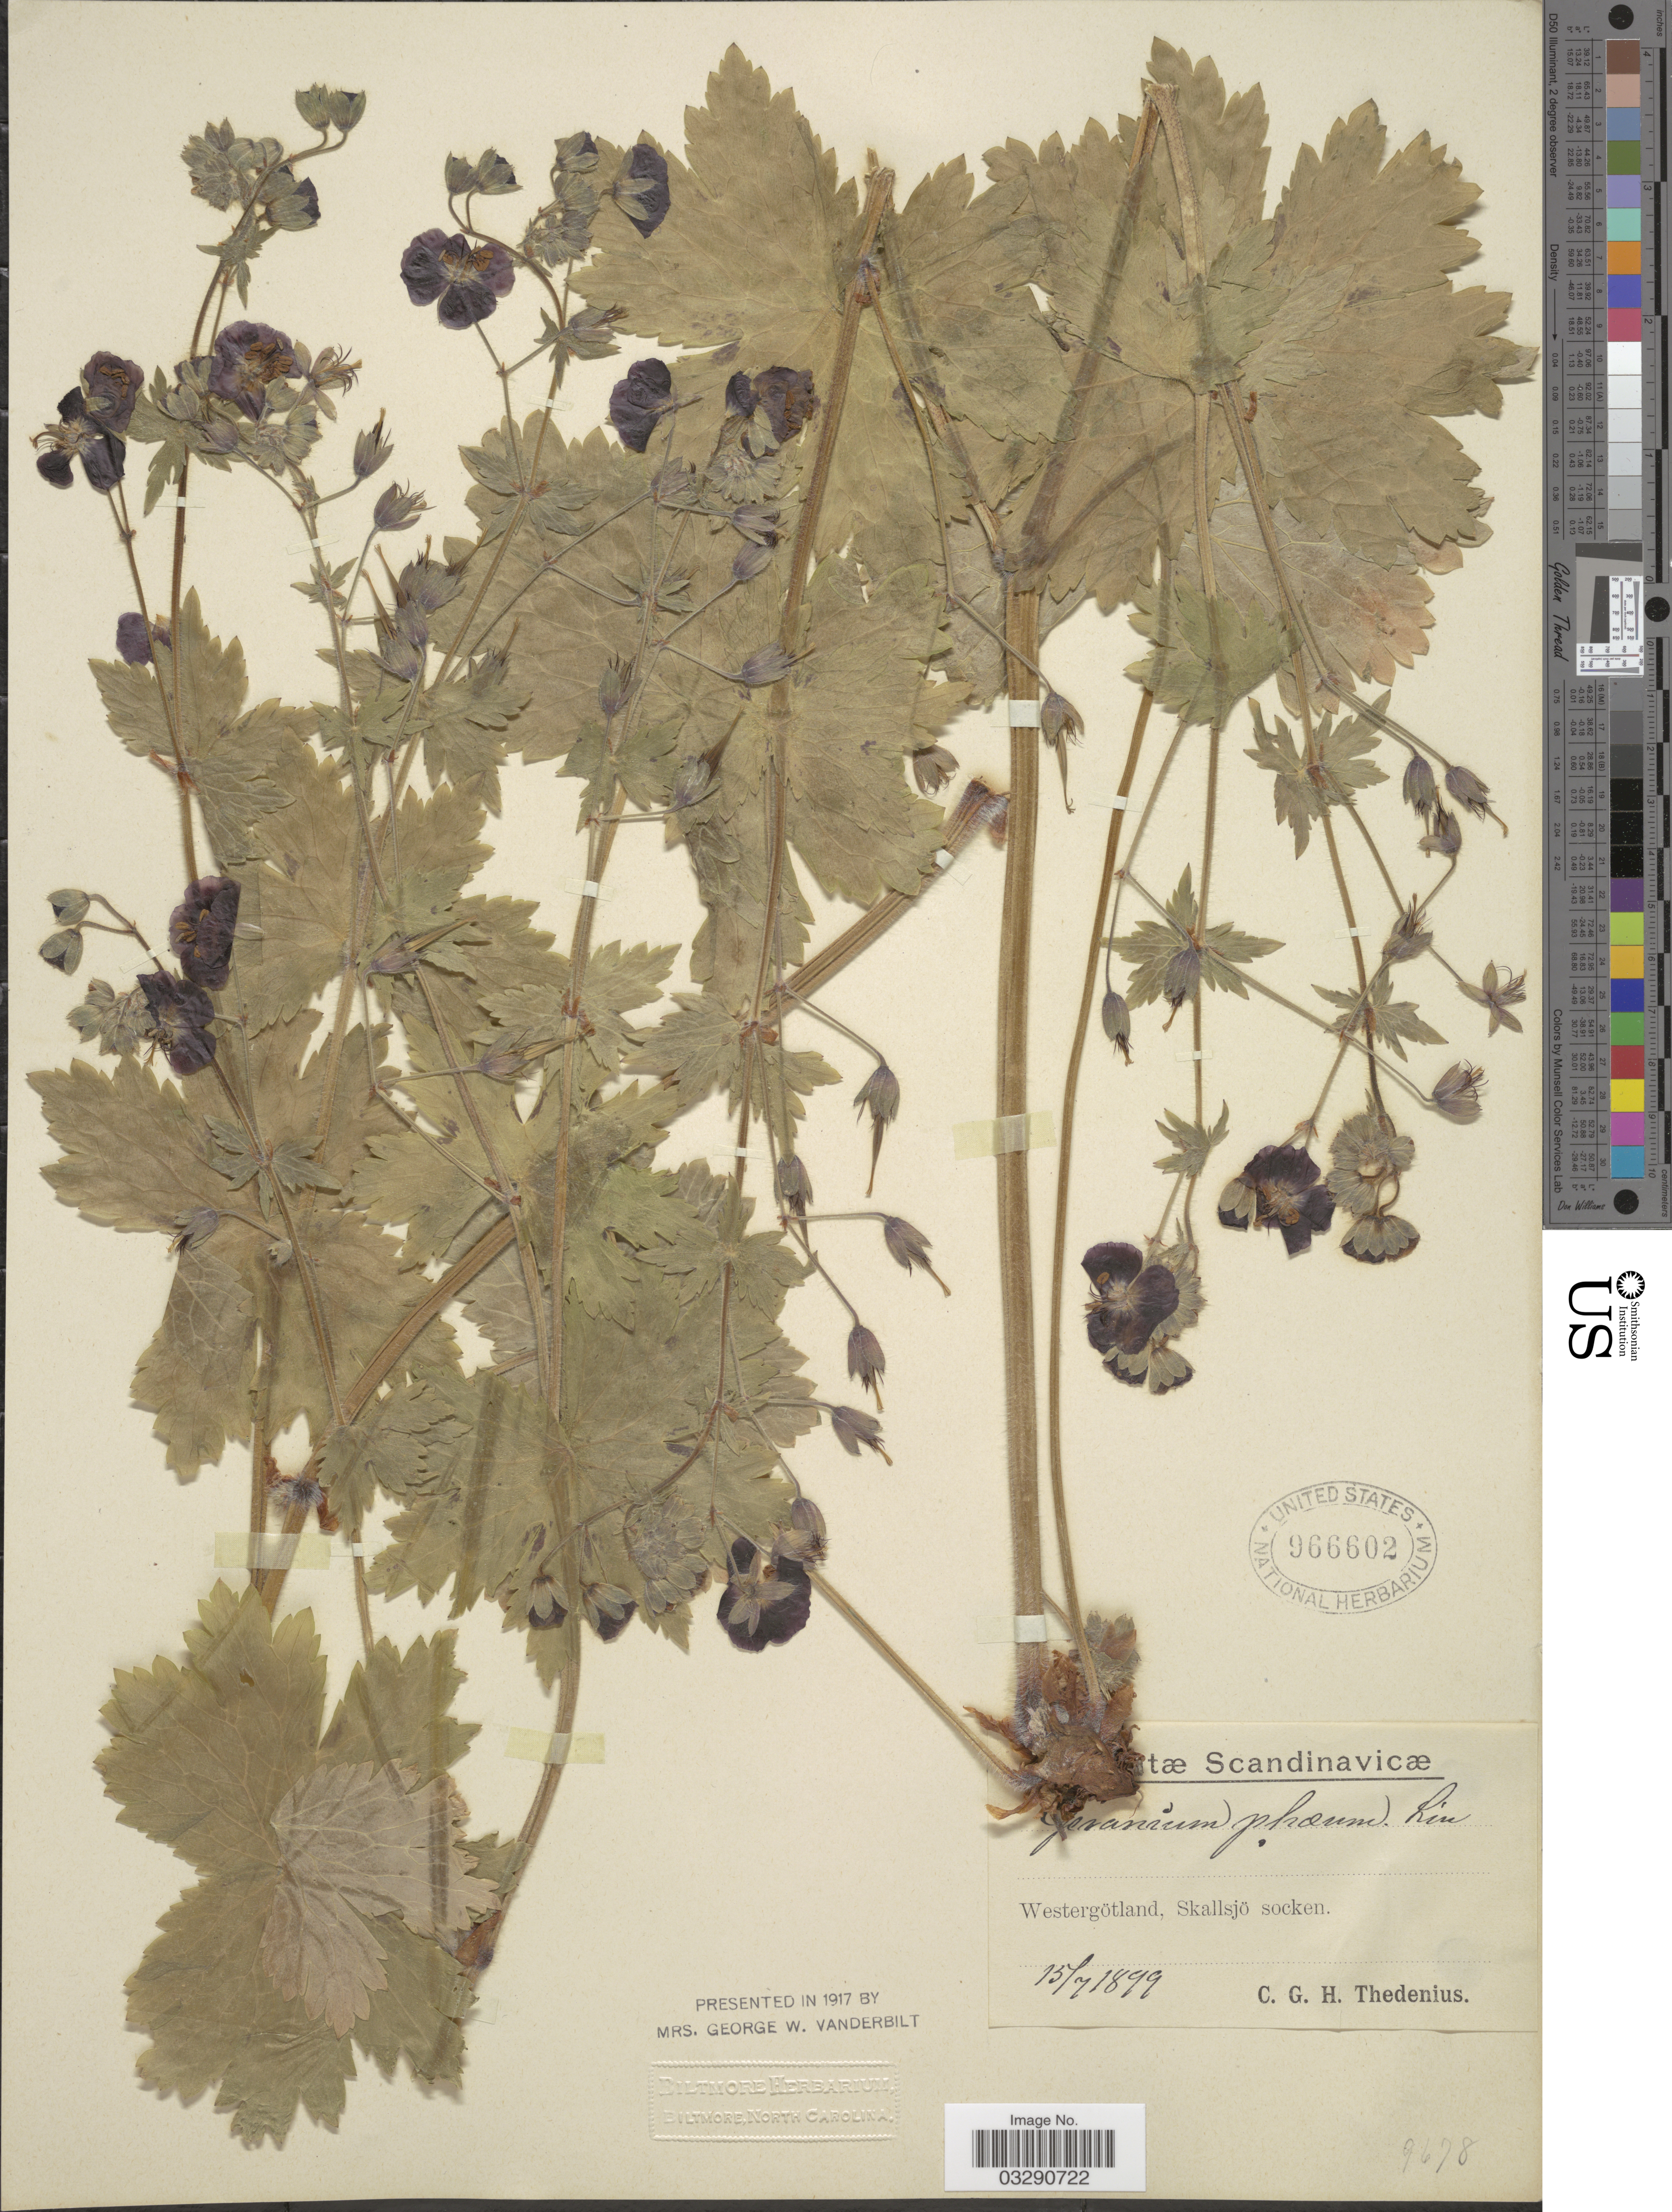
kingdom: Plantae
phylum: Tracheophyta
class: Magnoliopsida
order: Geraniales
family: Geraniaceae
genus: Geranium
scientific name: Geranium phaeum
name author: L.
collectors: C. Thedenius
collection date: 1899-07-15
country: Sweden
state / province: Västra Götaland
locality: Scandinavicæ. Westergötland, Skallsjö socken.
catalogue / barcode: US 966602